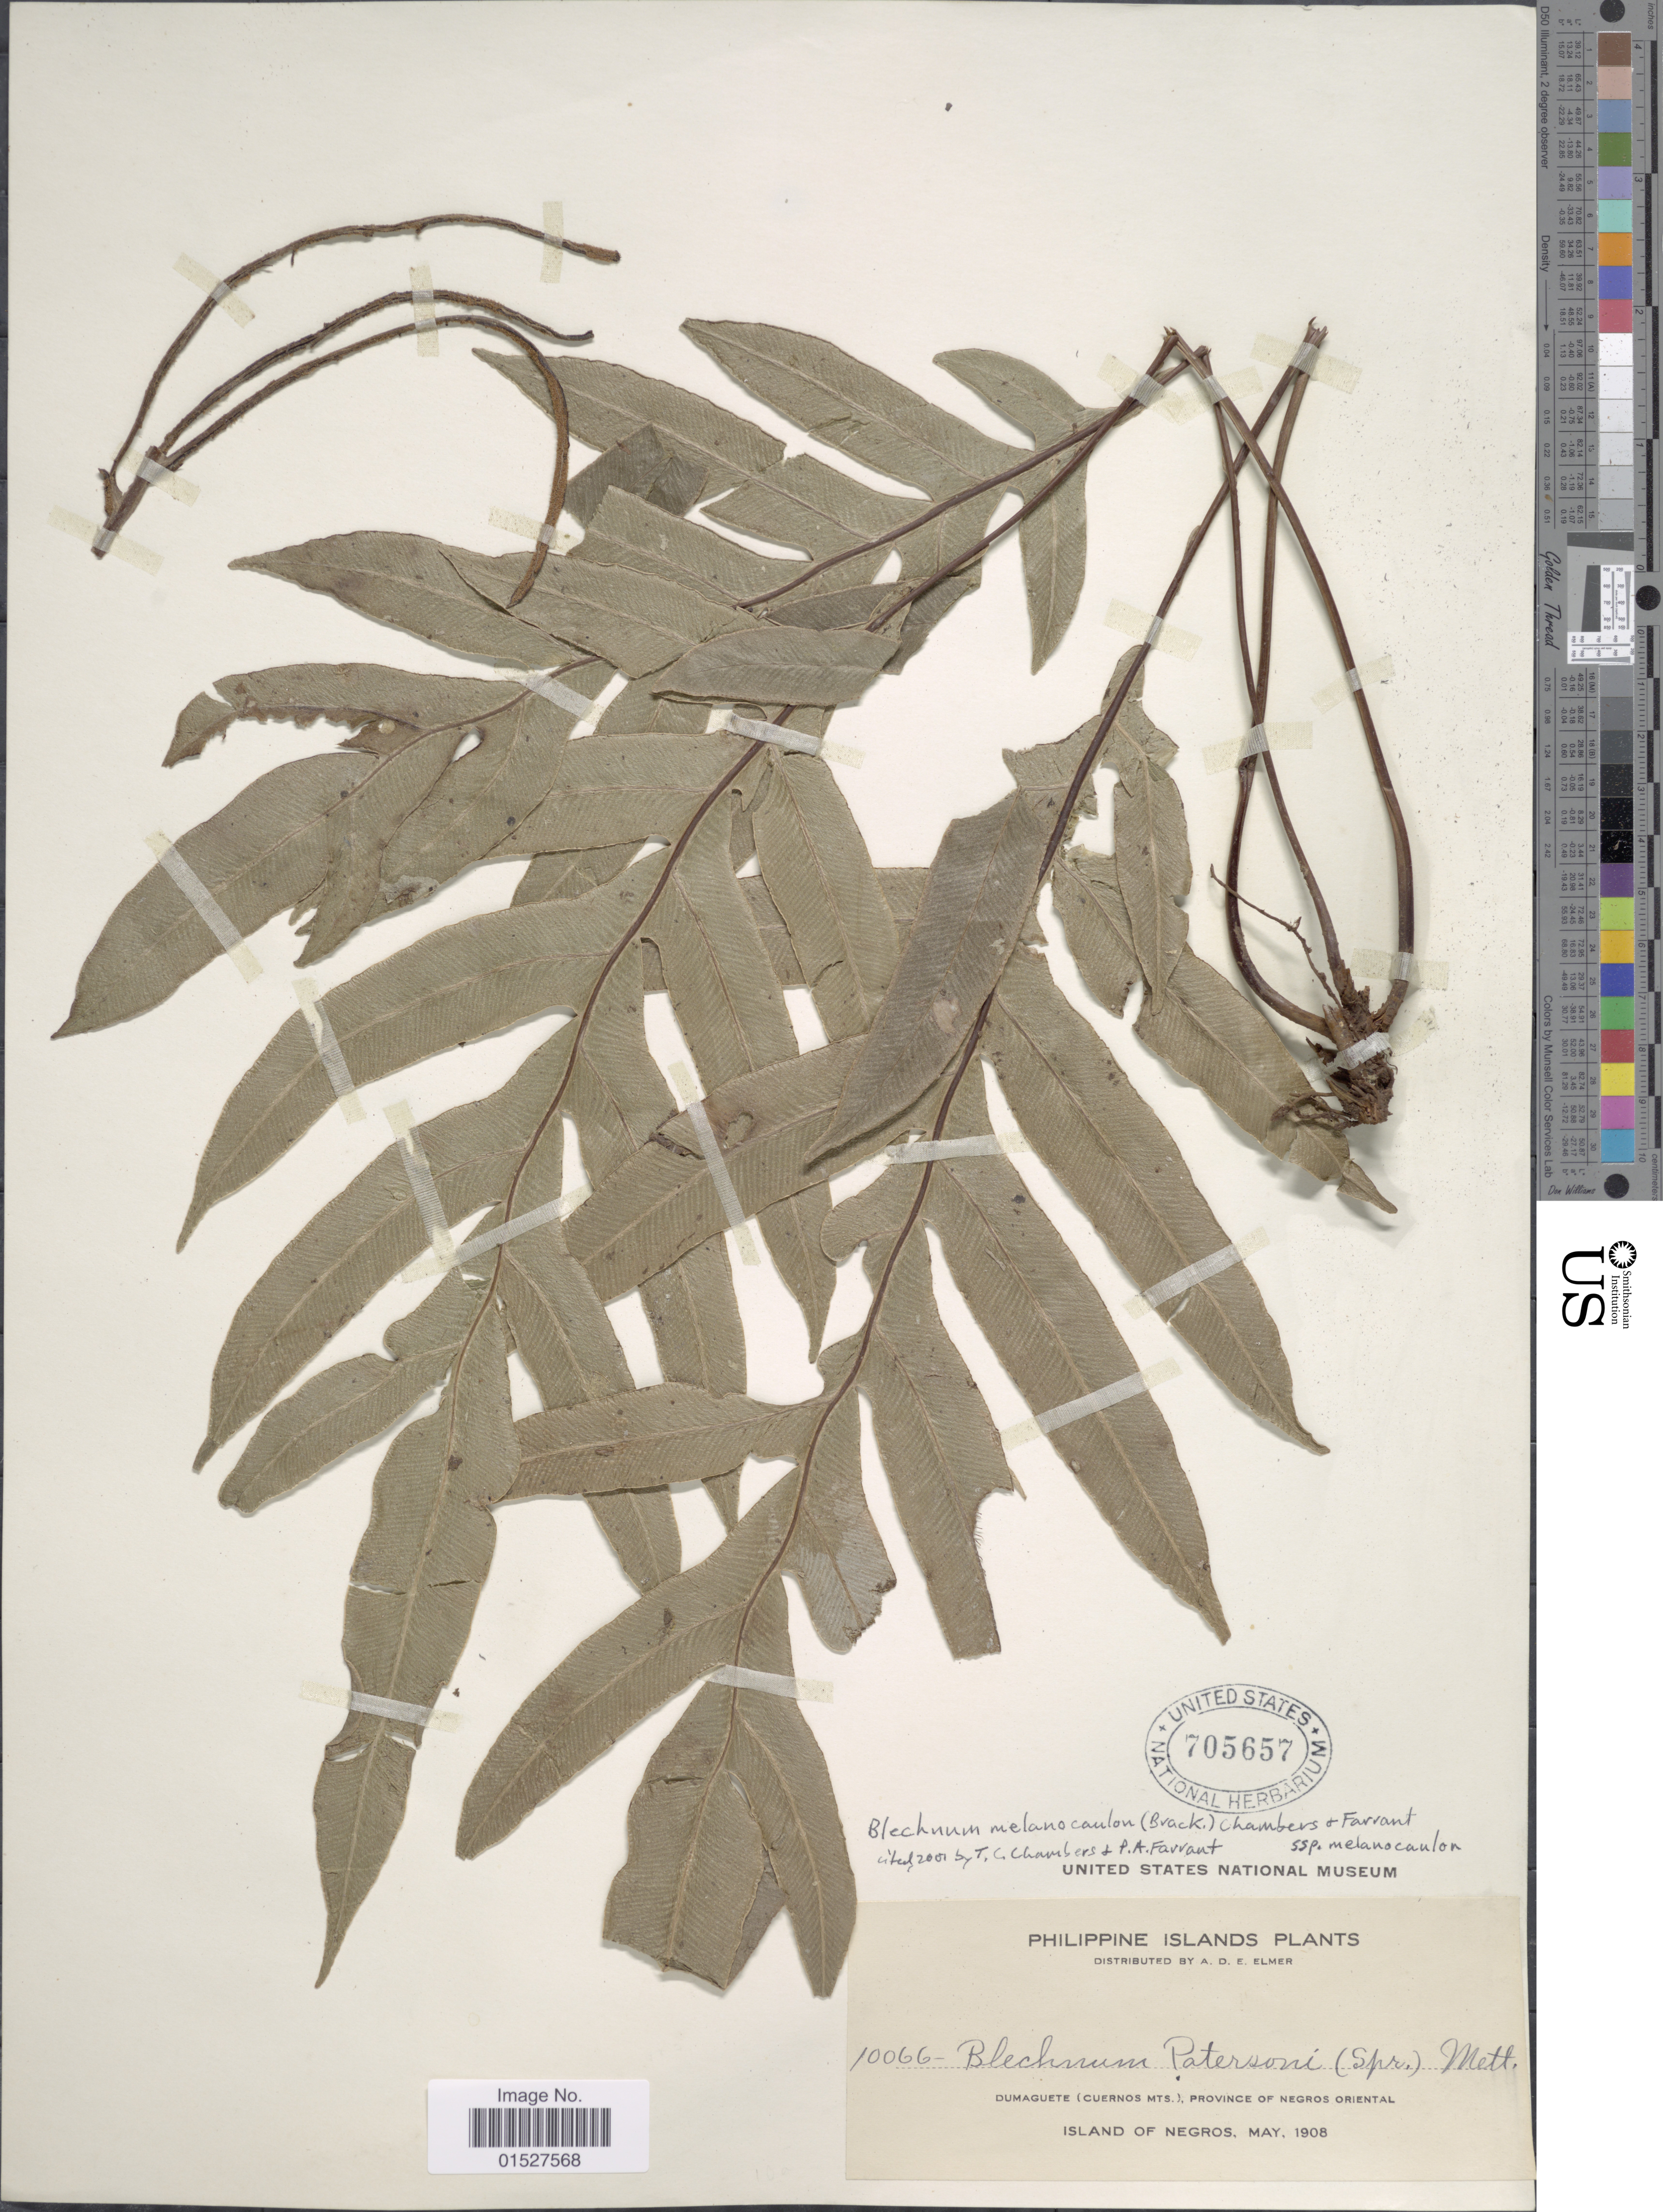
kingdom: Plantae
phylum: Tracheophyta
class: Polypodiopsida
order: Polypodiales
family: Blechnaceae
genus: Blechnum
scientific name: Blechnum melanocaulon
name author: (Brack.) T.C. Chambers & P. A. Farrant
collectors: A. D. E. Elmer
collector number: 10066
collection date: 1908-05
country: Philippines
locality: Dumaguete (Cuernos Mts.), Province of Negros Oriental. Philippine Islands. Island of Negros.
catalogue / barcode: US 705657